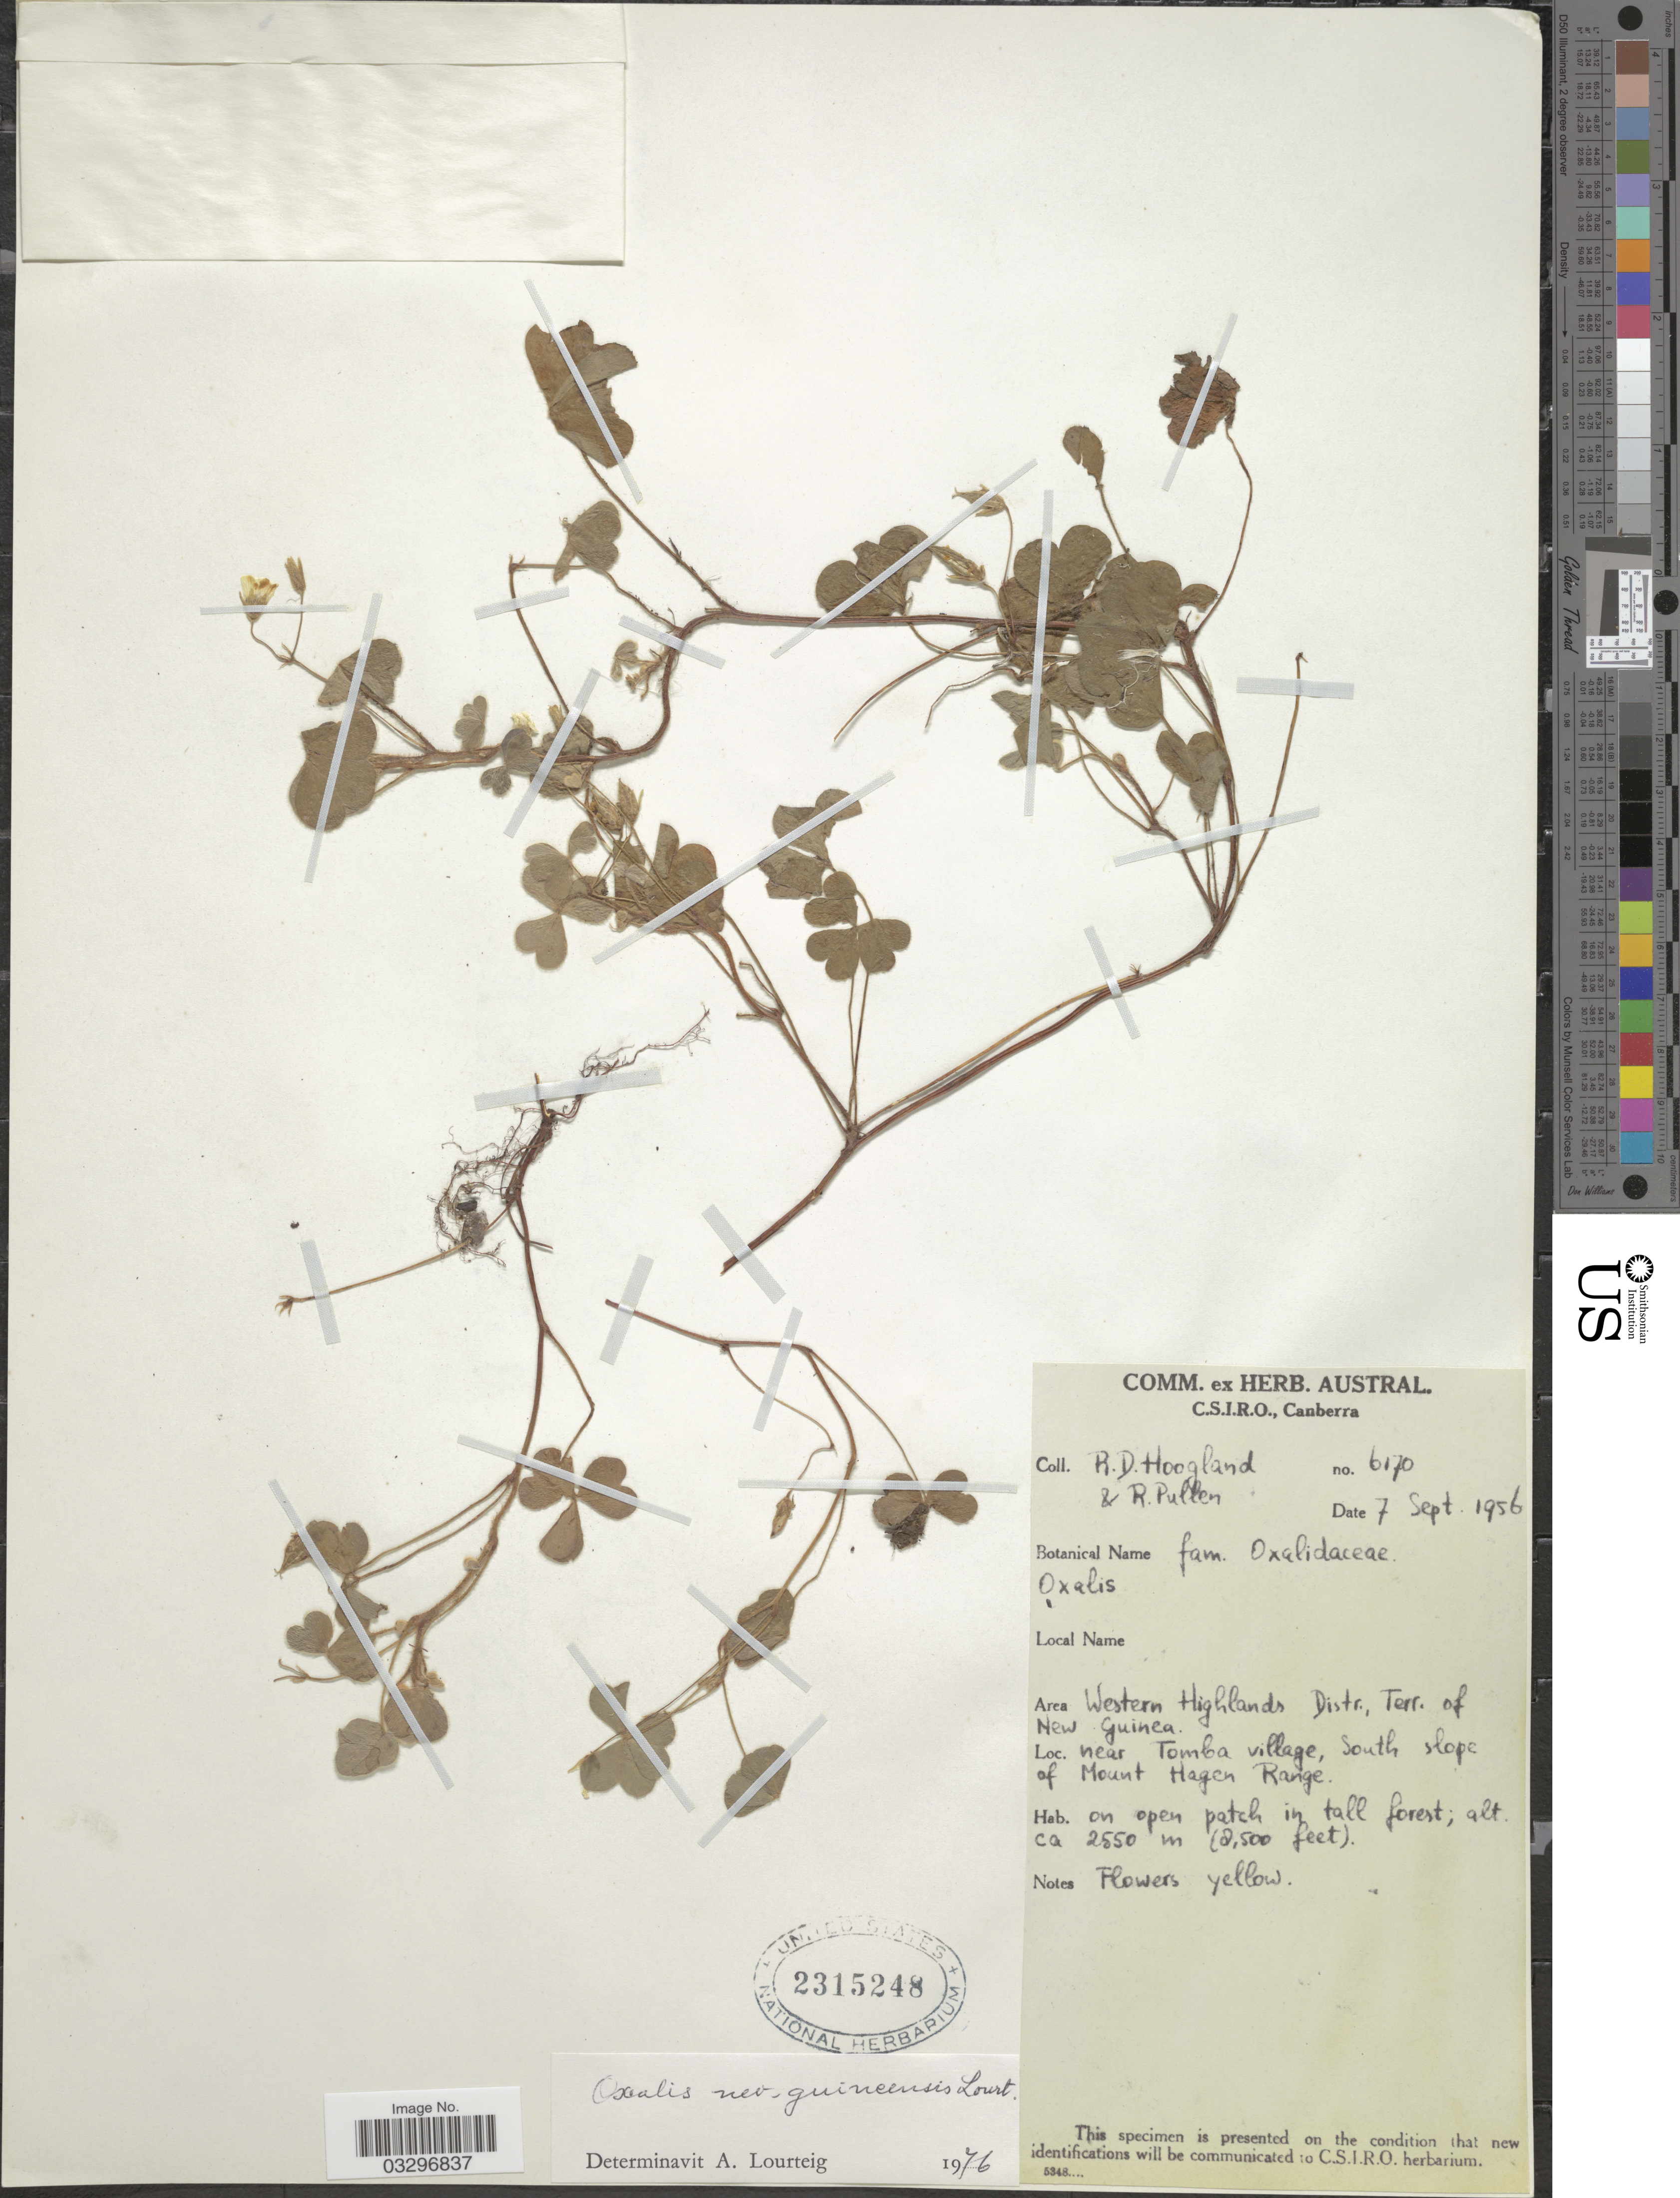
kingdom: Plantae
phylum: Tracheophyta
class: Magnoliopsida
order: Oxalidales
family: Oxalidaceae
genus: Oxalis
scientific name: Oxalis novae-guineensis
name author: Lourteig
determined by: Lourteig, A.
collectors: R. D. Hoogland & R. Pullen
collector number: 6170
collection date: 1956-09-07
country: Papua New Guinea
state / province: Western Highlands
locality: Western Highlands Distr., Terr. of New Guinea. Near Tomba village, south slope of Mount Hagen Range.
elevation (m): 2550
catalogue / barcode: US 2315248